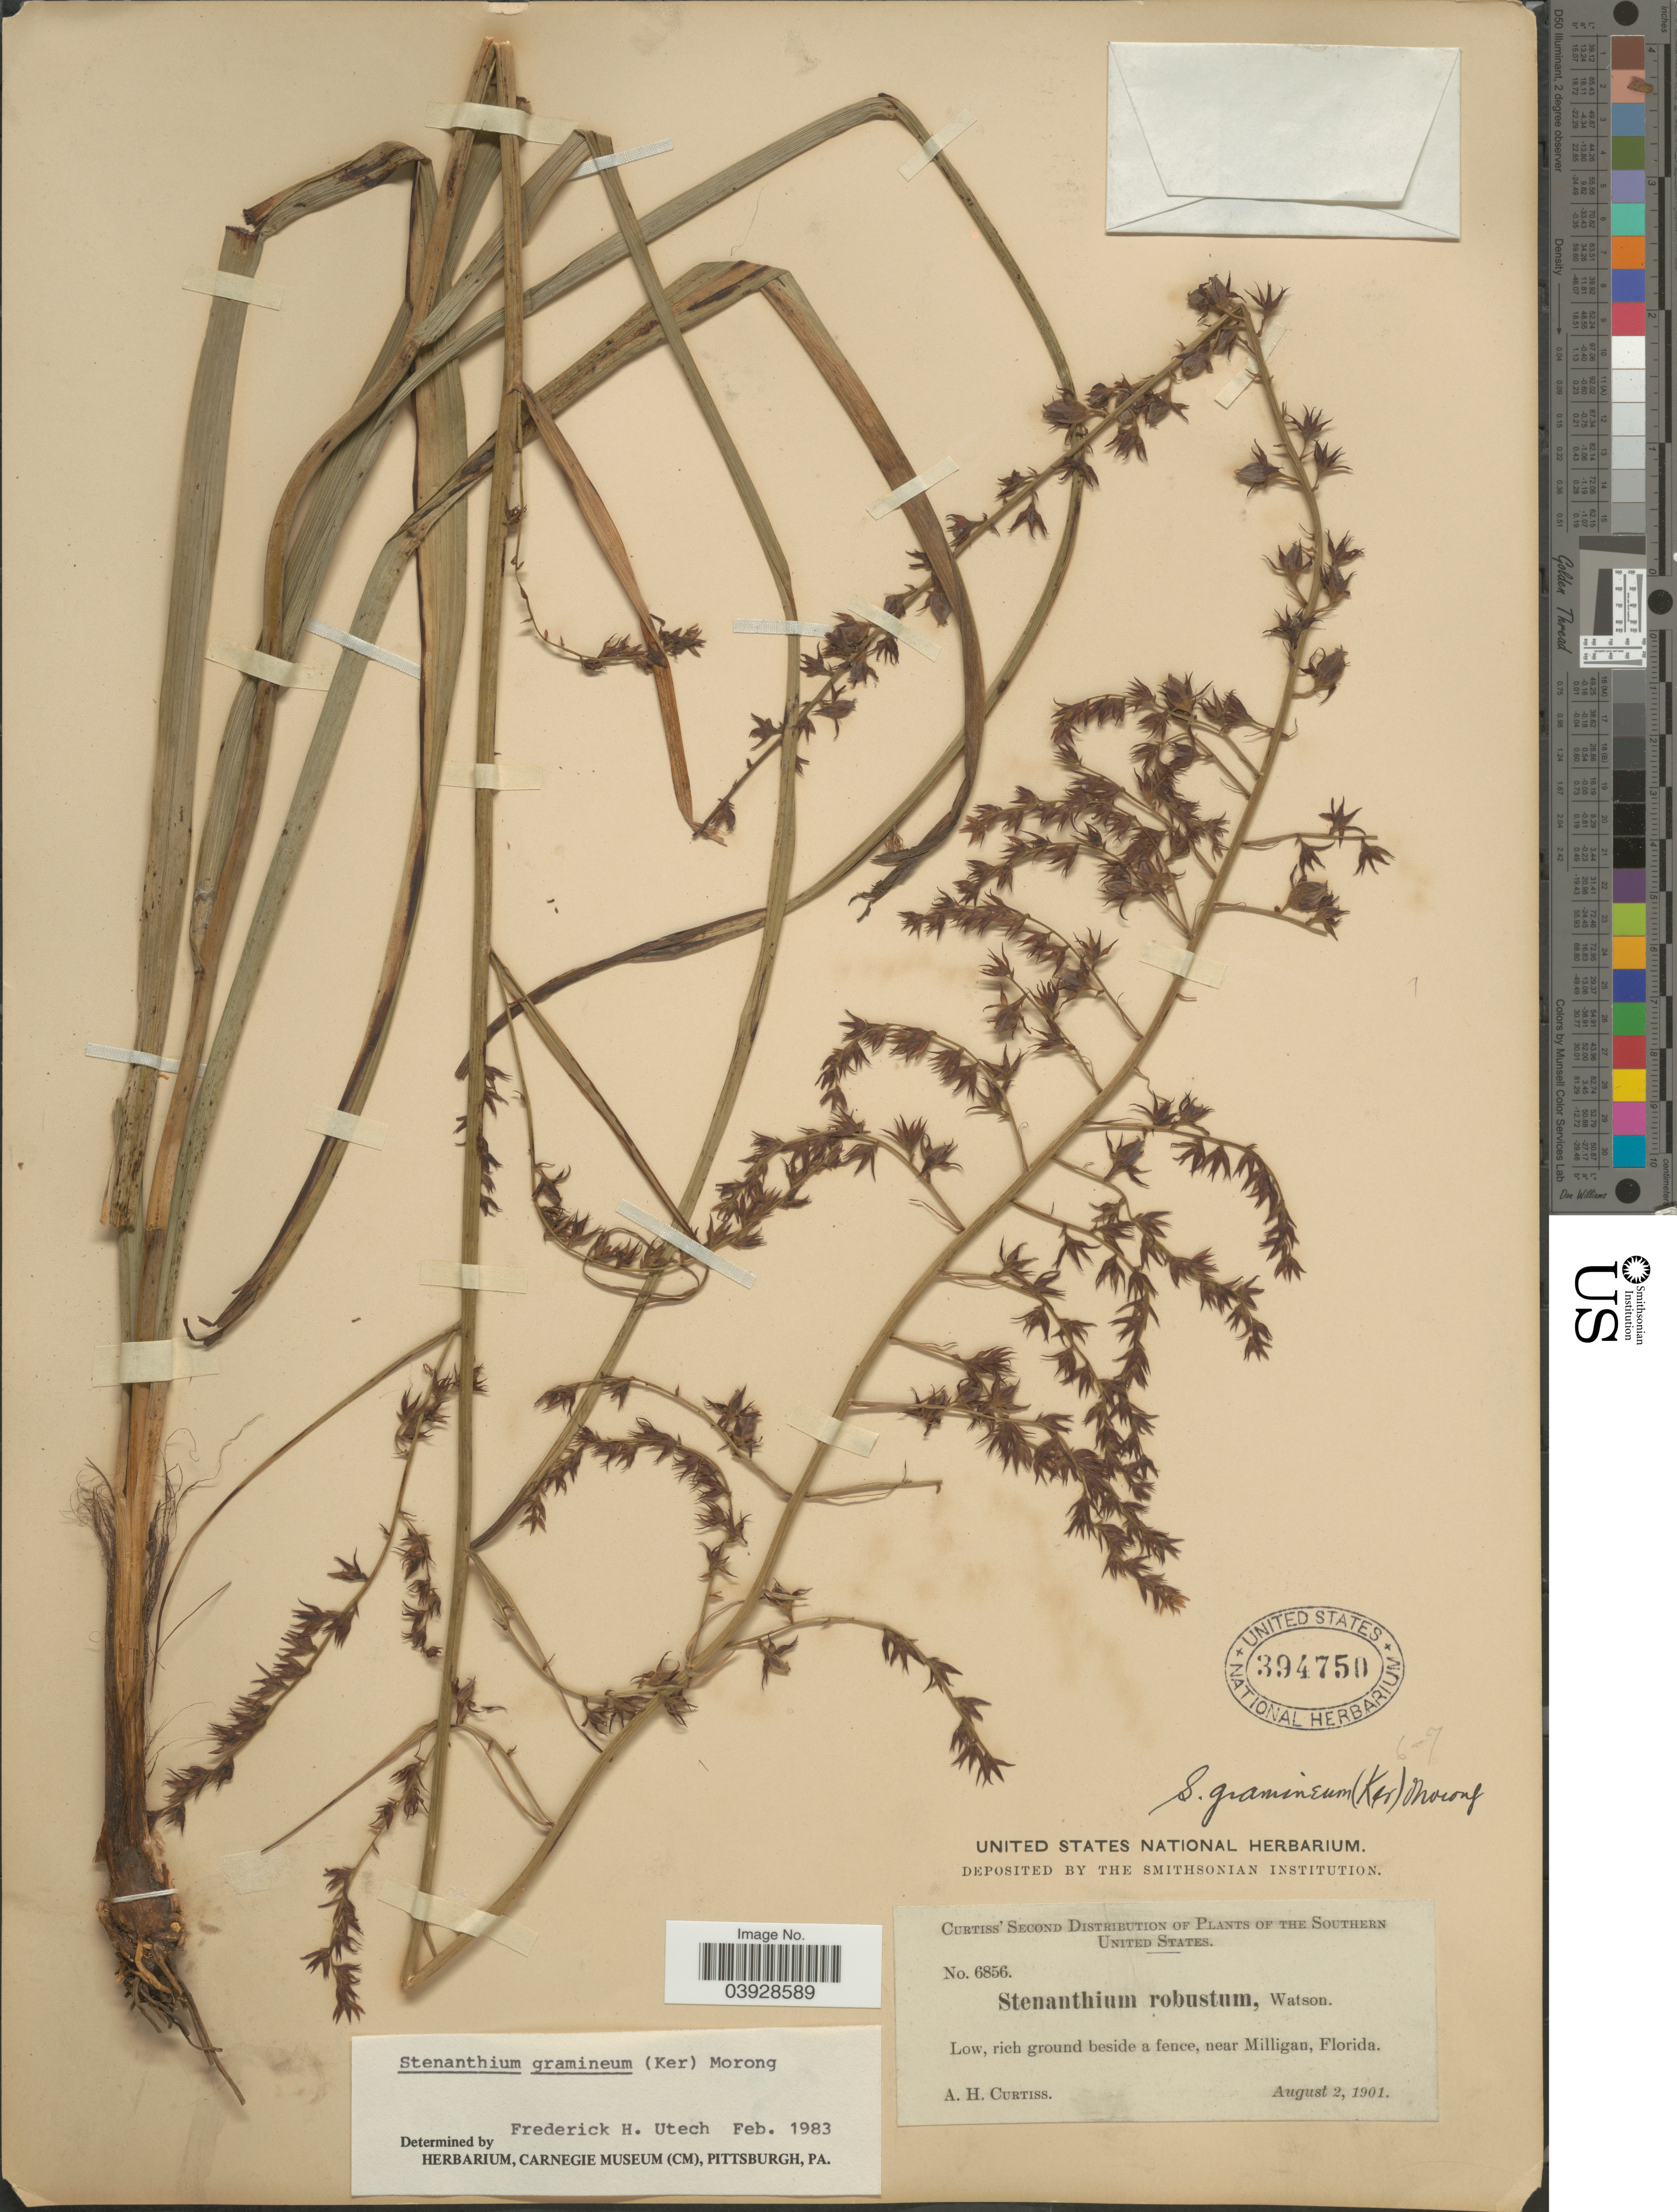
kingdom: Plantae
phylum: Tracheophyta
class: Liliopsida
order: Liliales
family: Melanthiaceae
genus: Stenanthium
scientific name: Stenanthium gramineum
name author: (Ker Gawl.) Morong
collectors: A. H. Curtiss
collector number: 6856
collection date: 1901-08-02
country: United States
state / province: Florida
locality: The Southern United States. Near Milligan.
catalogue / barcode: US 394750